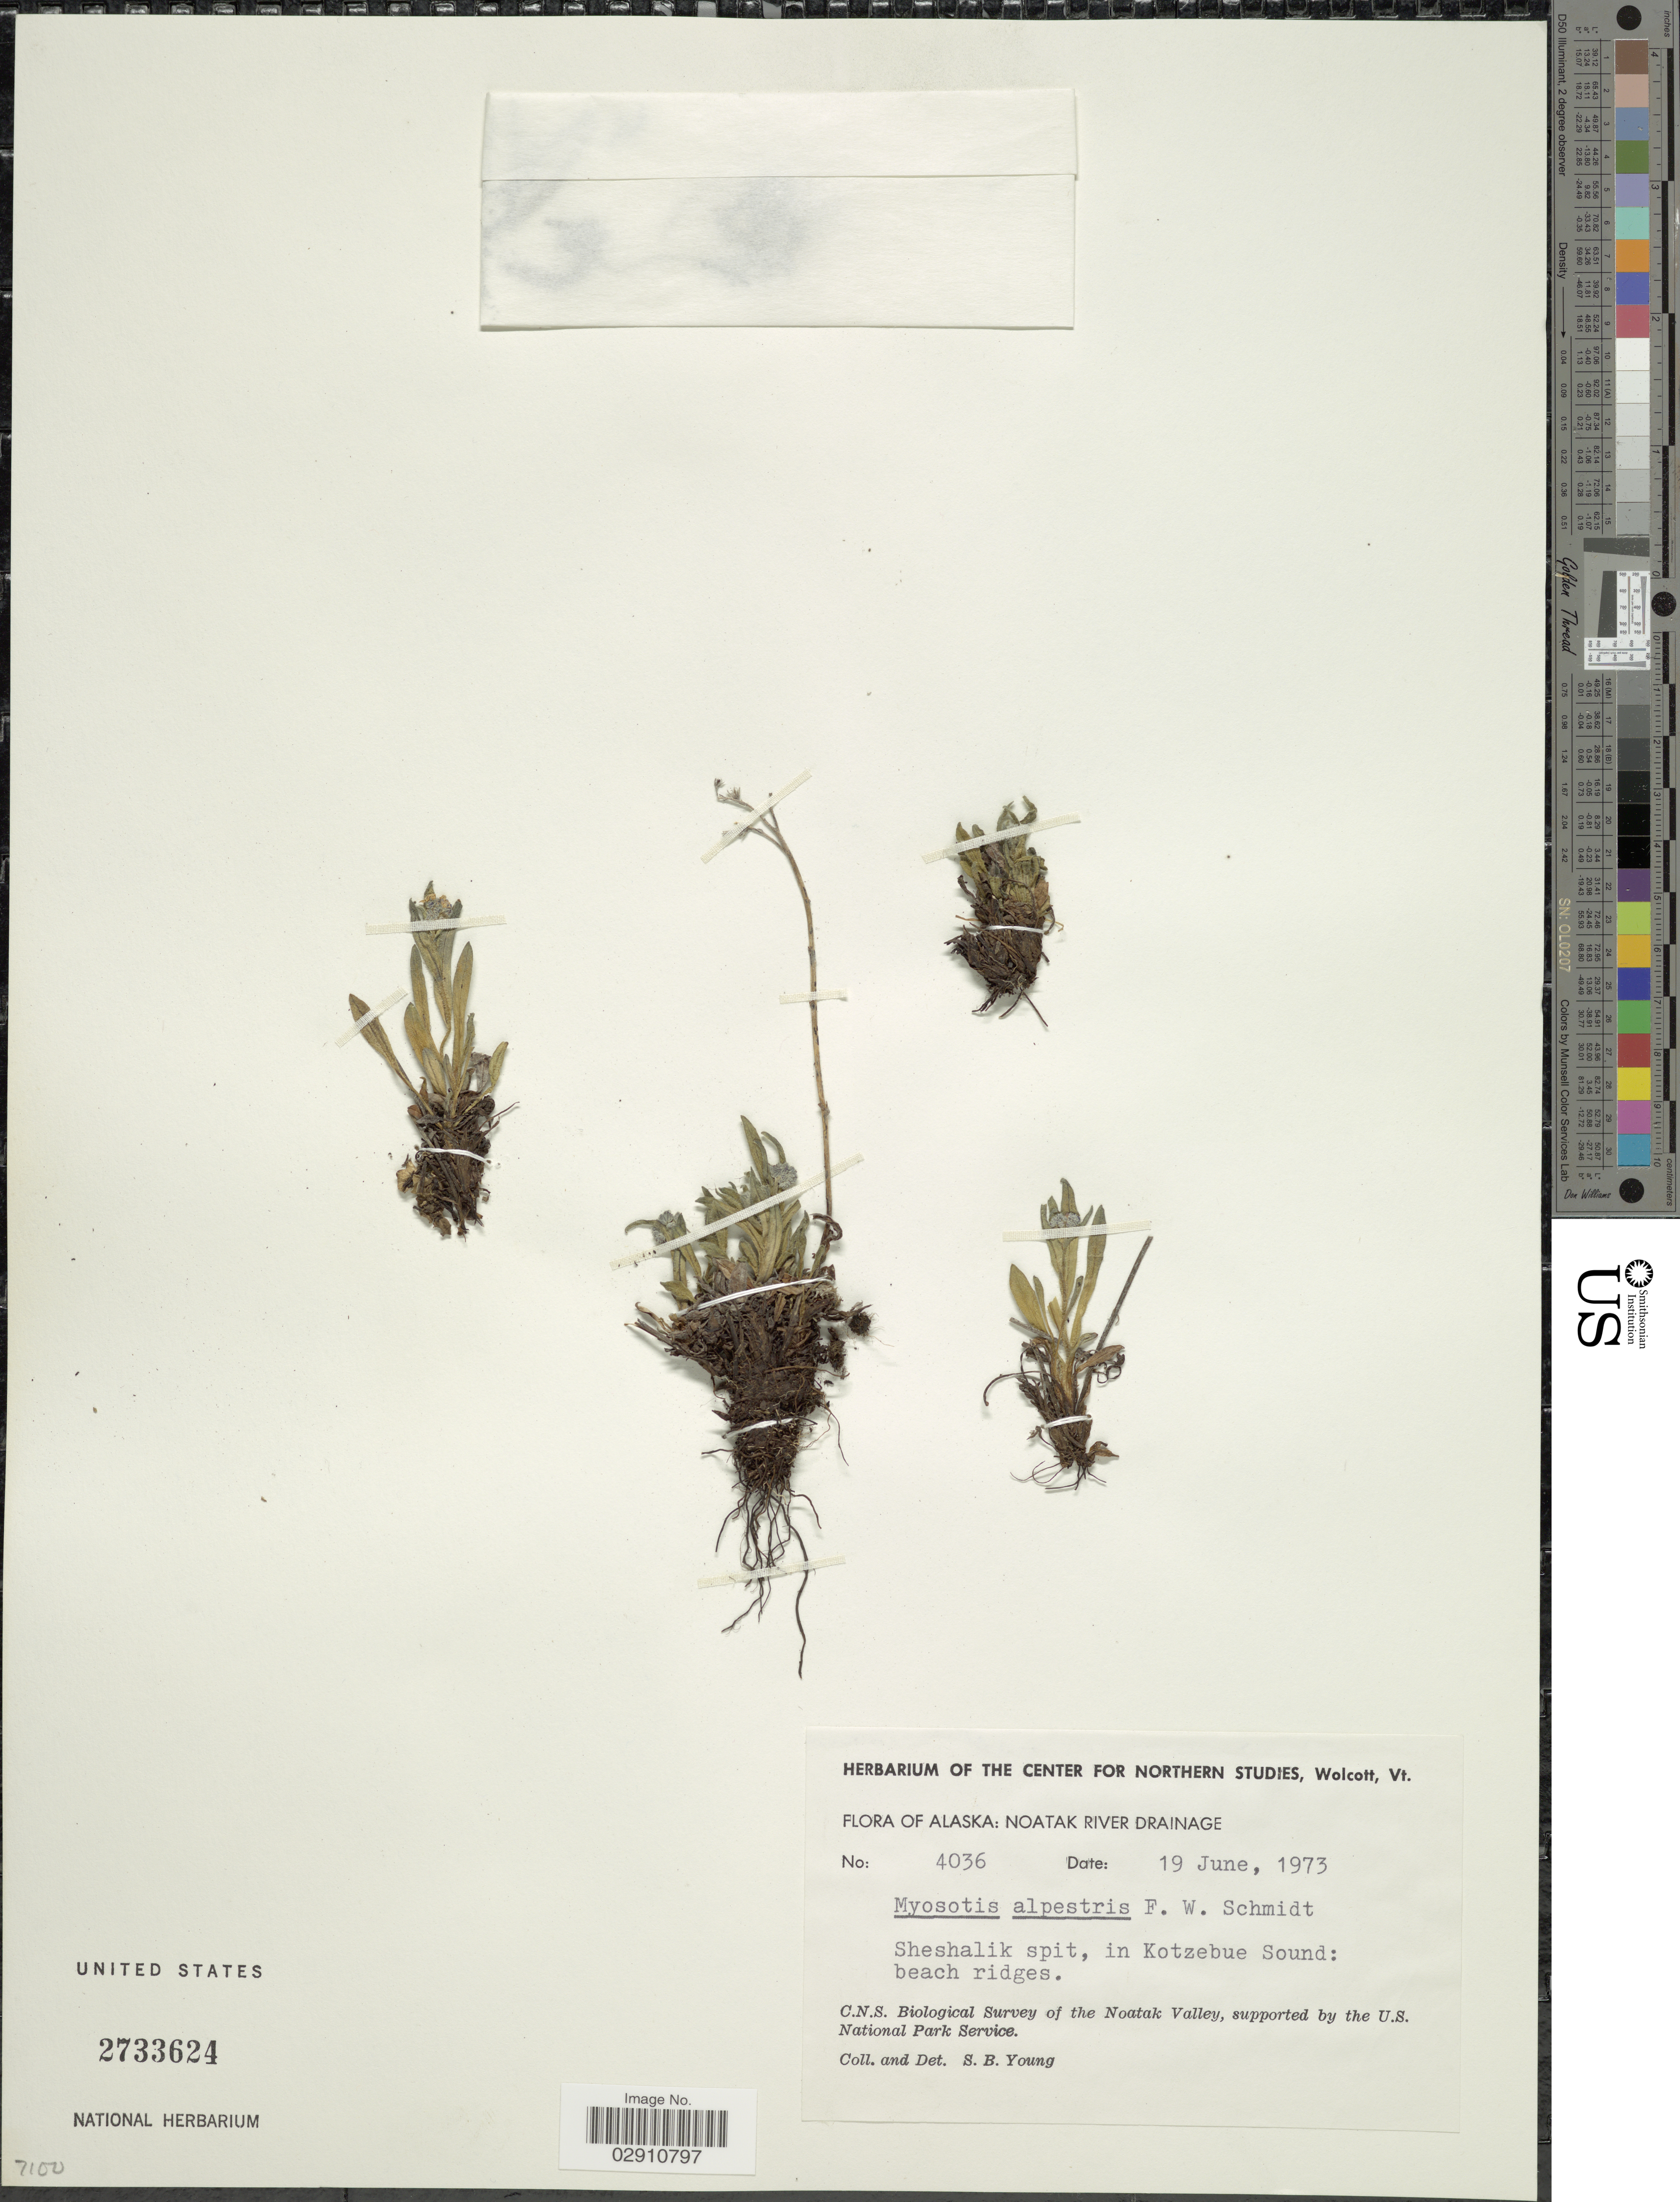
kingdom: Plantae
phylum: Tracheophyta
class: Magnoliopsida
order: Boraginales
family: Boraginaceae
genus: Myosotis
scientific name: Myosotis alpestris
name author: F.W. Schmidt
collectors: S. Young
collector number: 4036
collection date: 1973-06-19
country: United States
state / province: Alaska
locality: Noatak River Drainage. Sheshalik spit, in Kotzebue Sound: beach ridges.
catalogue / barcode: US 2733624